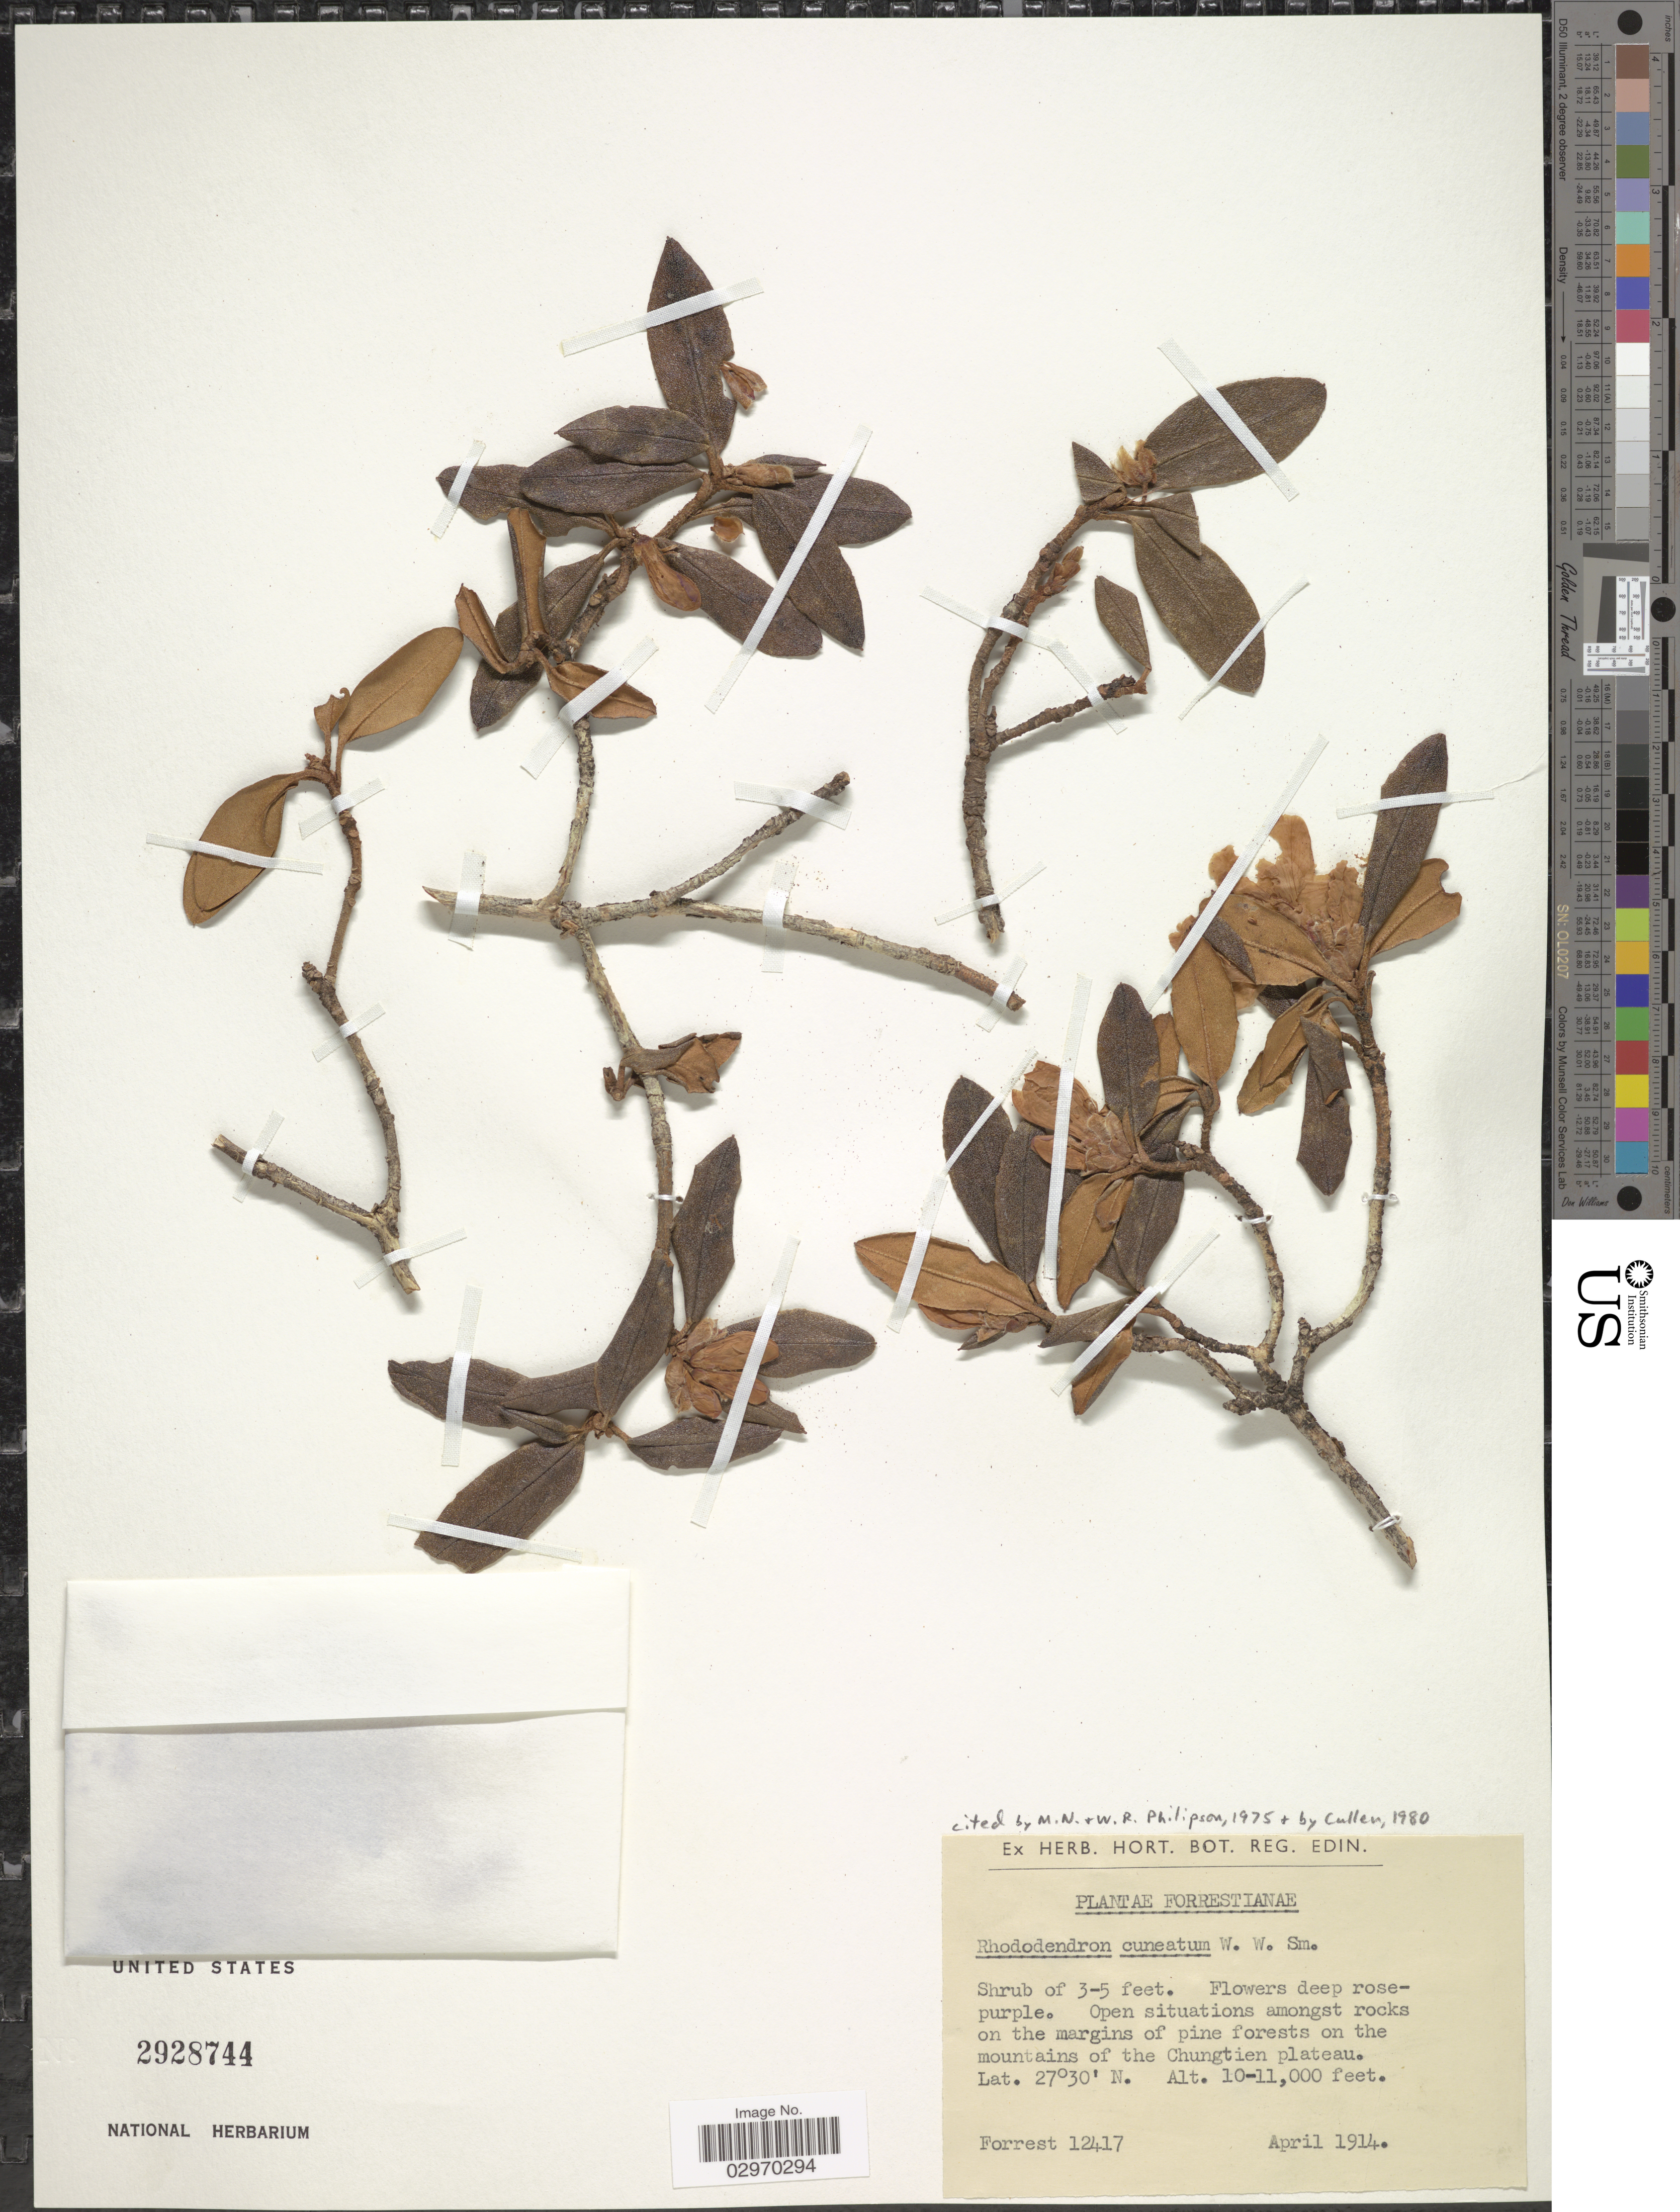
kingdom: Plantae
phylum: Tracheophyta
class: Magnoliopsida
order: Ericales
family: Ericaceae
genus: Rhododendron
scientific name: Rhododendron cuneatum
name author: W.W. Sm.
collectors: -. Forrest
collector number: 12417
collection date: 1914-04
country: China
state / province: Yunnan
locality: On the margins of pine forests on the mountains of the Chungtien plateau.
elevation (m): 3048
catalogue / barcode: US 2928744